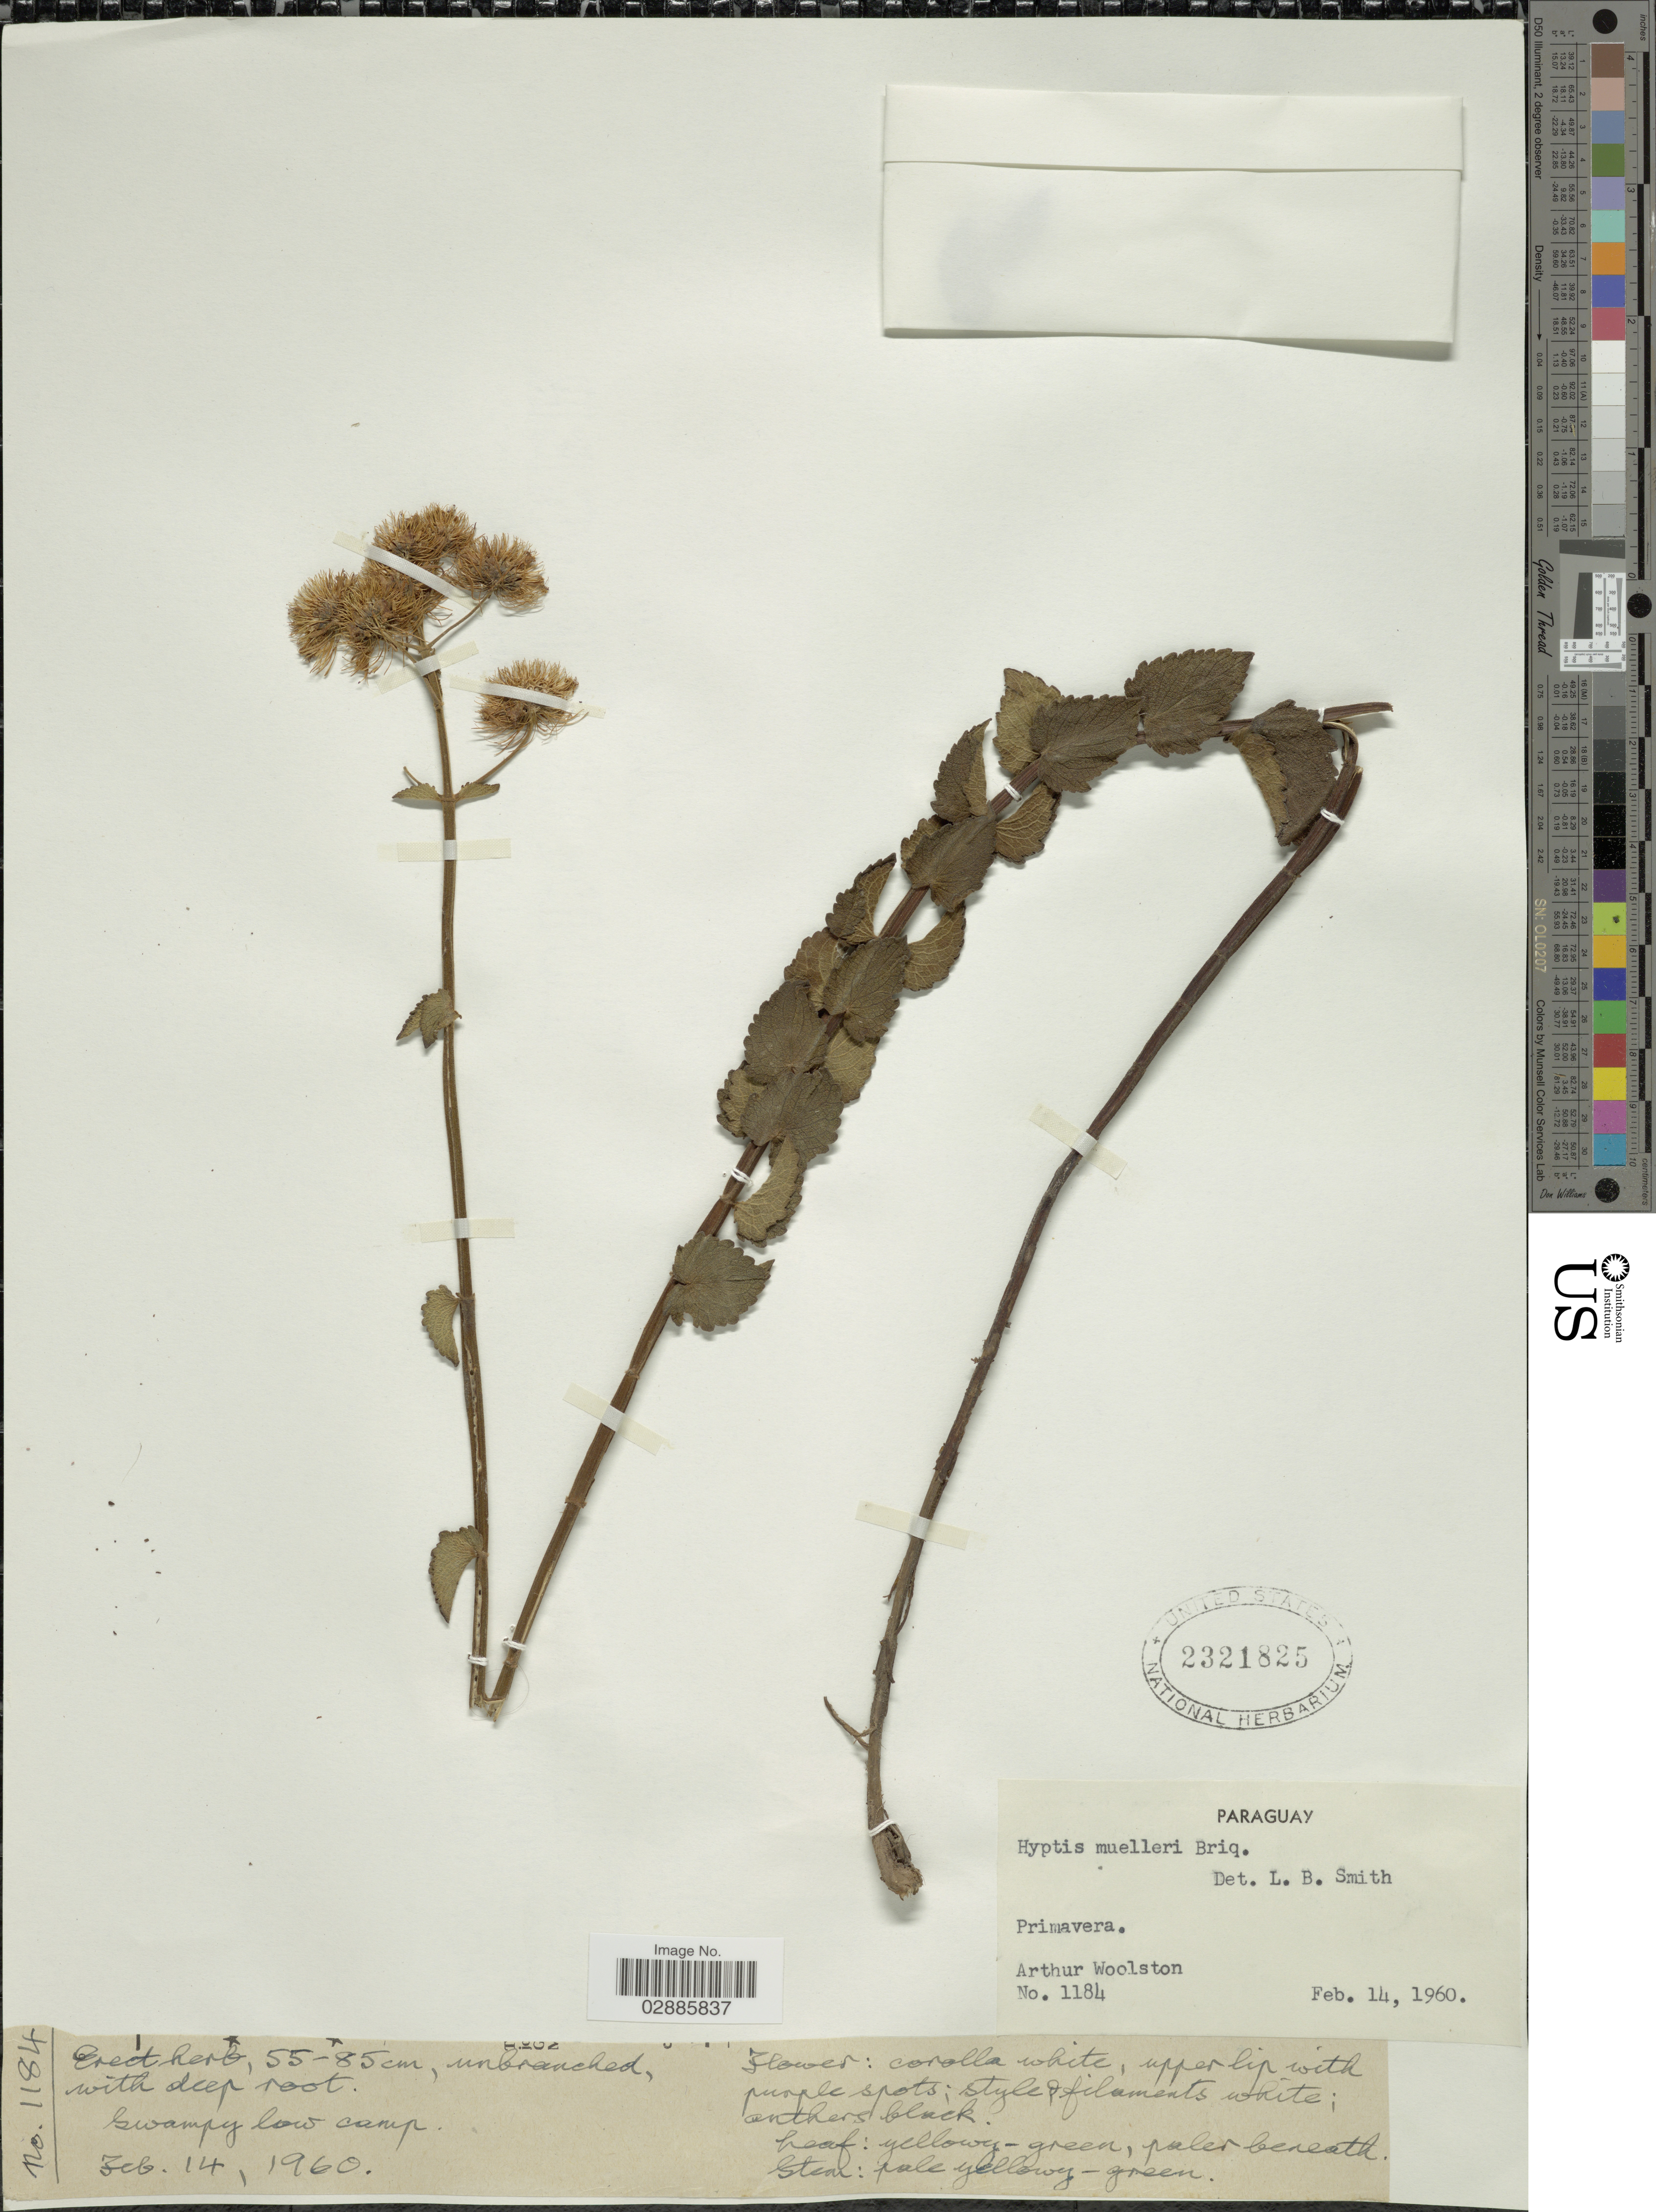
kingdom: Plantae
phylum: Tracheophyta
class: Magnoliopsida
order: Lamiales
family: Lamiaceae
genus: Hyptis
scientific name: Hyptis muelleri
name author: Briq.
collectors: A. L. Woolston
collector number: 1184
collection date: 1960-02-14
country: Paraguay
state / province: Alto Paraguay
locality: Primavera.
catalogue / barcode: US 2321825